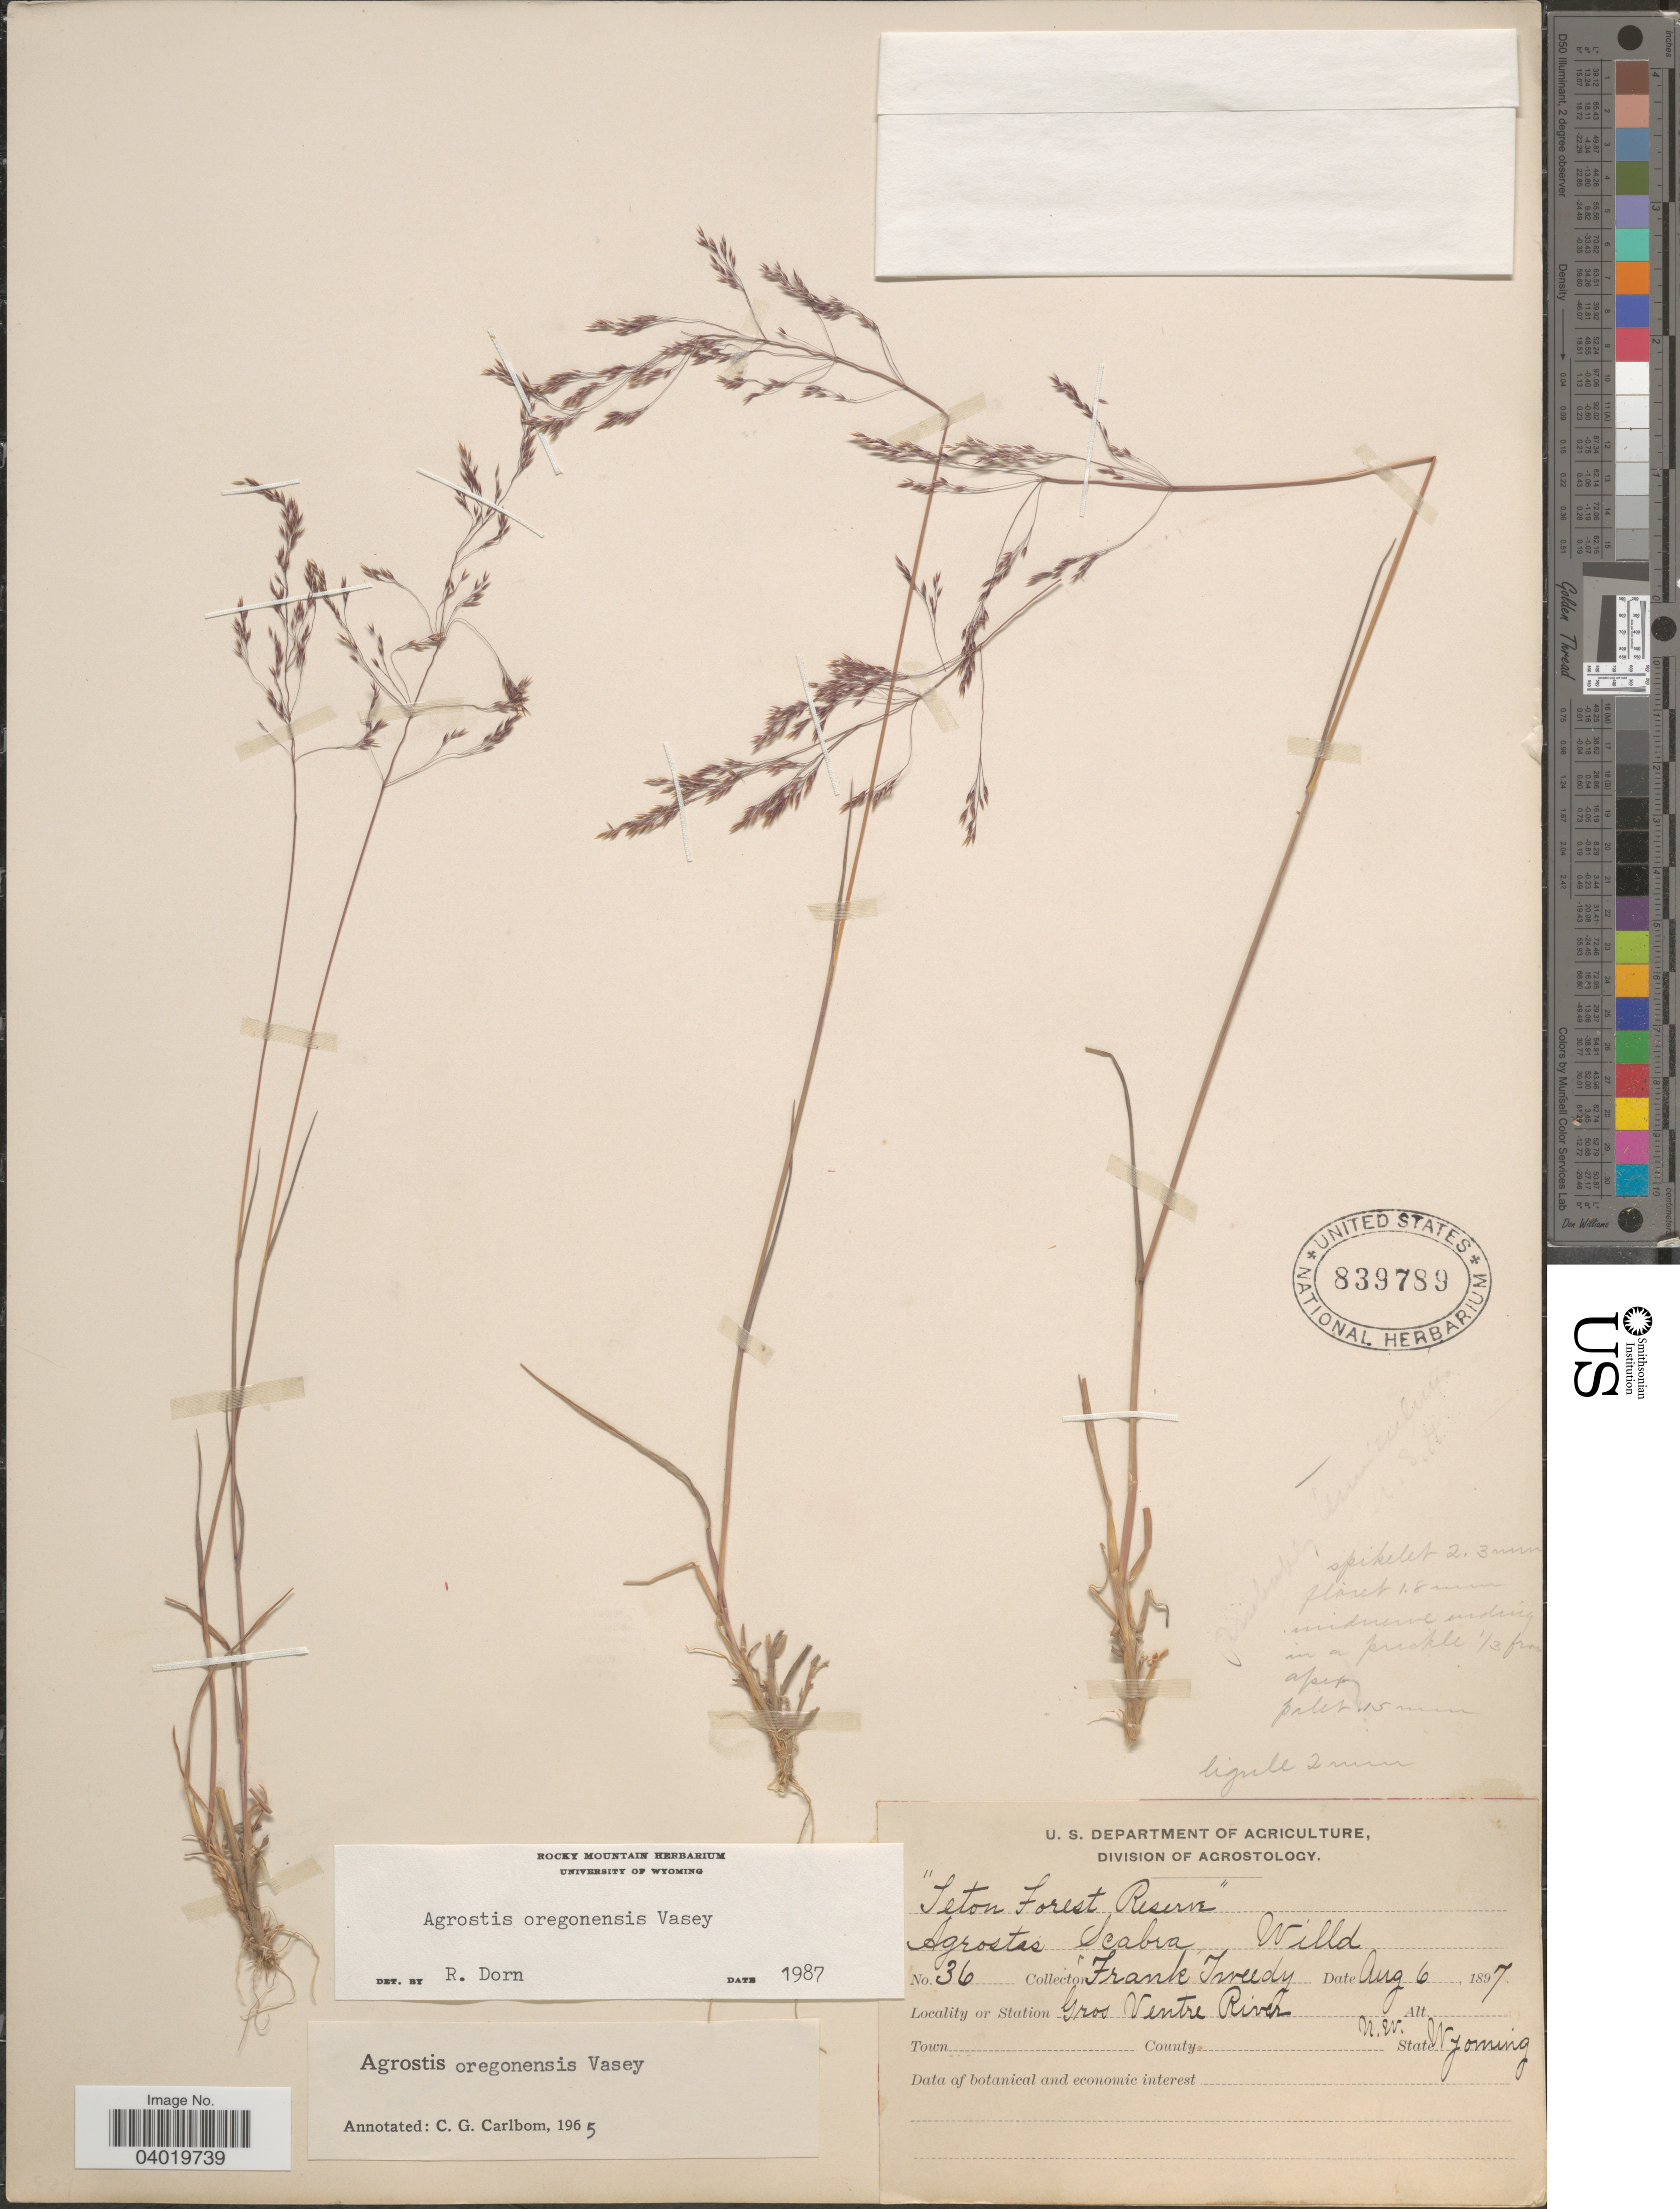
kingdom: Plantae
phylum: Tracheophyta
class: Liliopsida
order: Poales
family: Poaceae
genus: Agrostis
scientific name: Agrostis oregonensis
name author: Vasey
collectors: F. Tweedy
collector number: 36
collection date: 1897-08-06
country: United States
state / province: Wyoming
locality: Gros Ventre River.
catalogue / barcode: US 839789